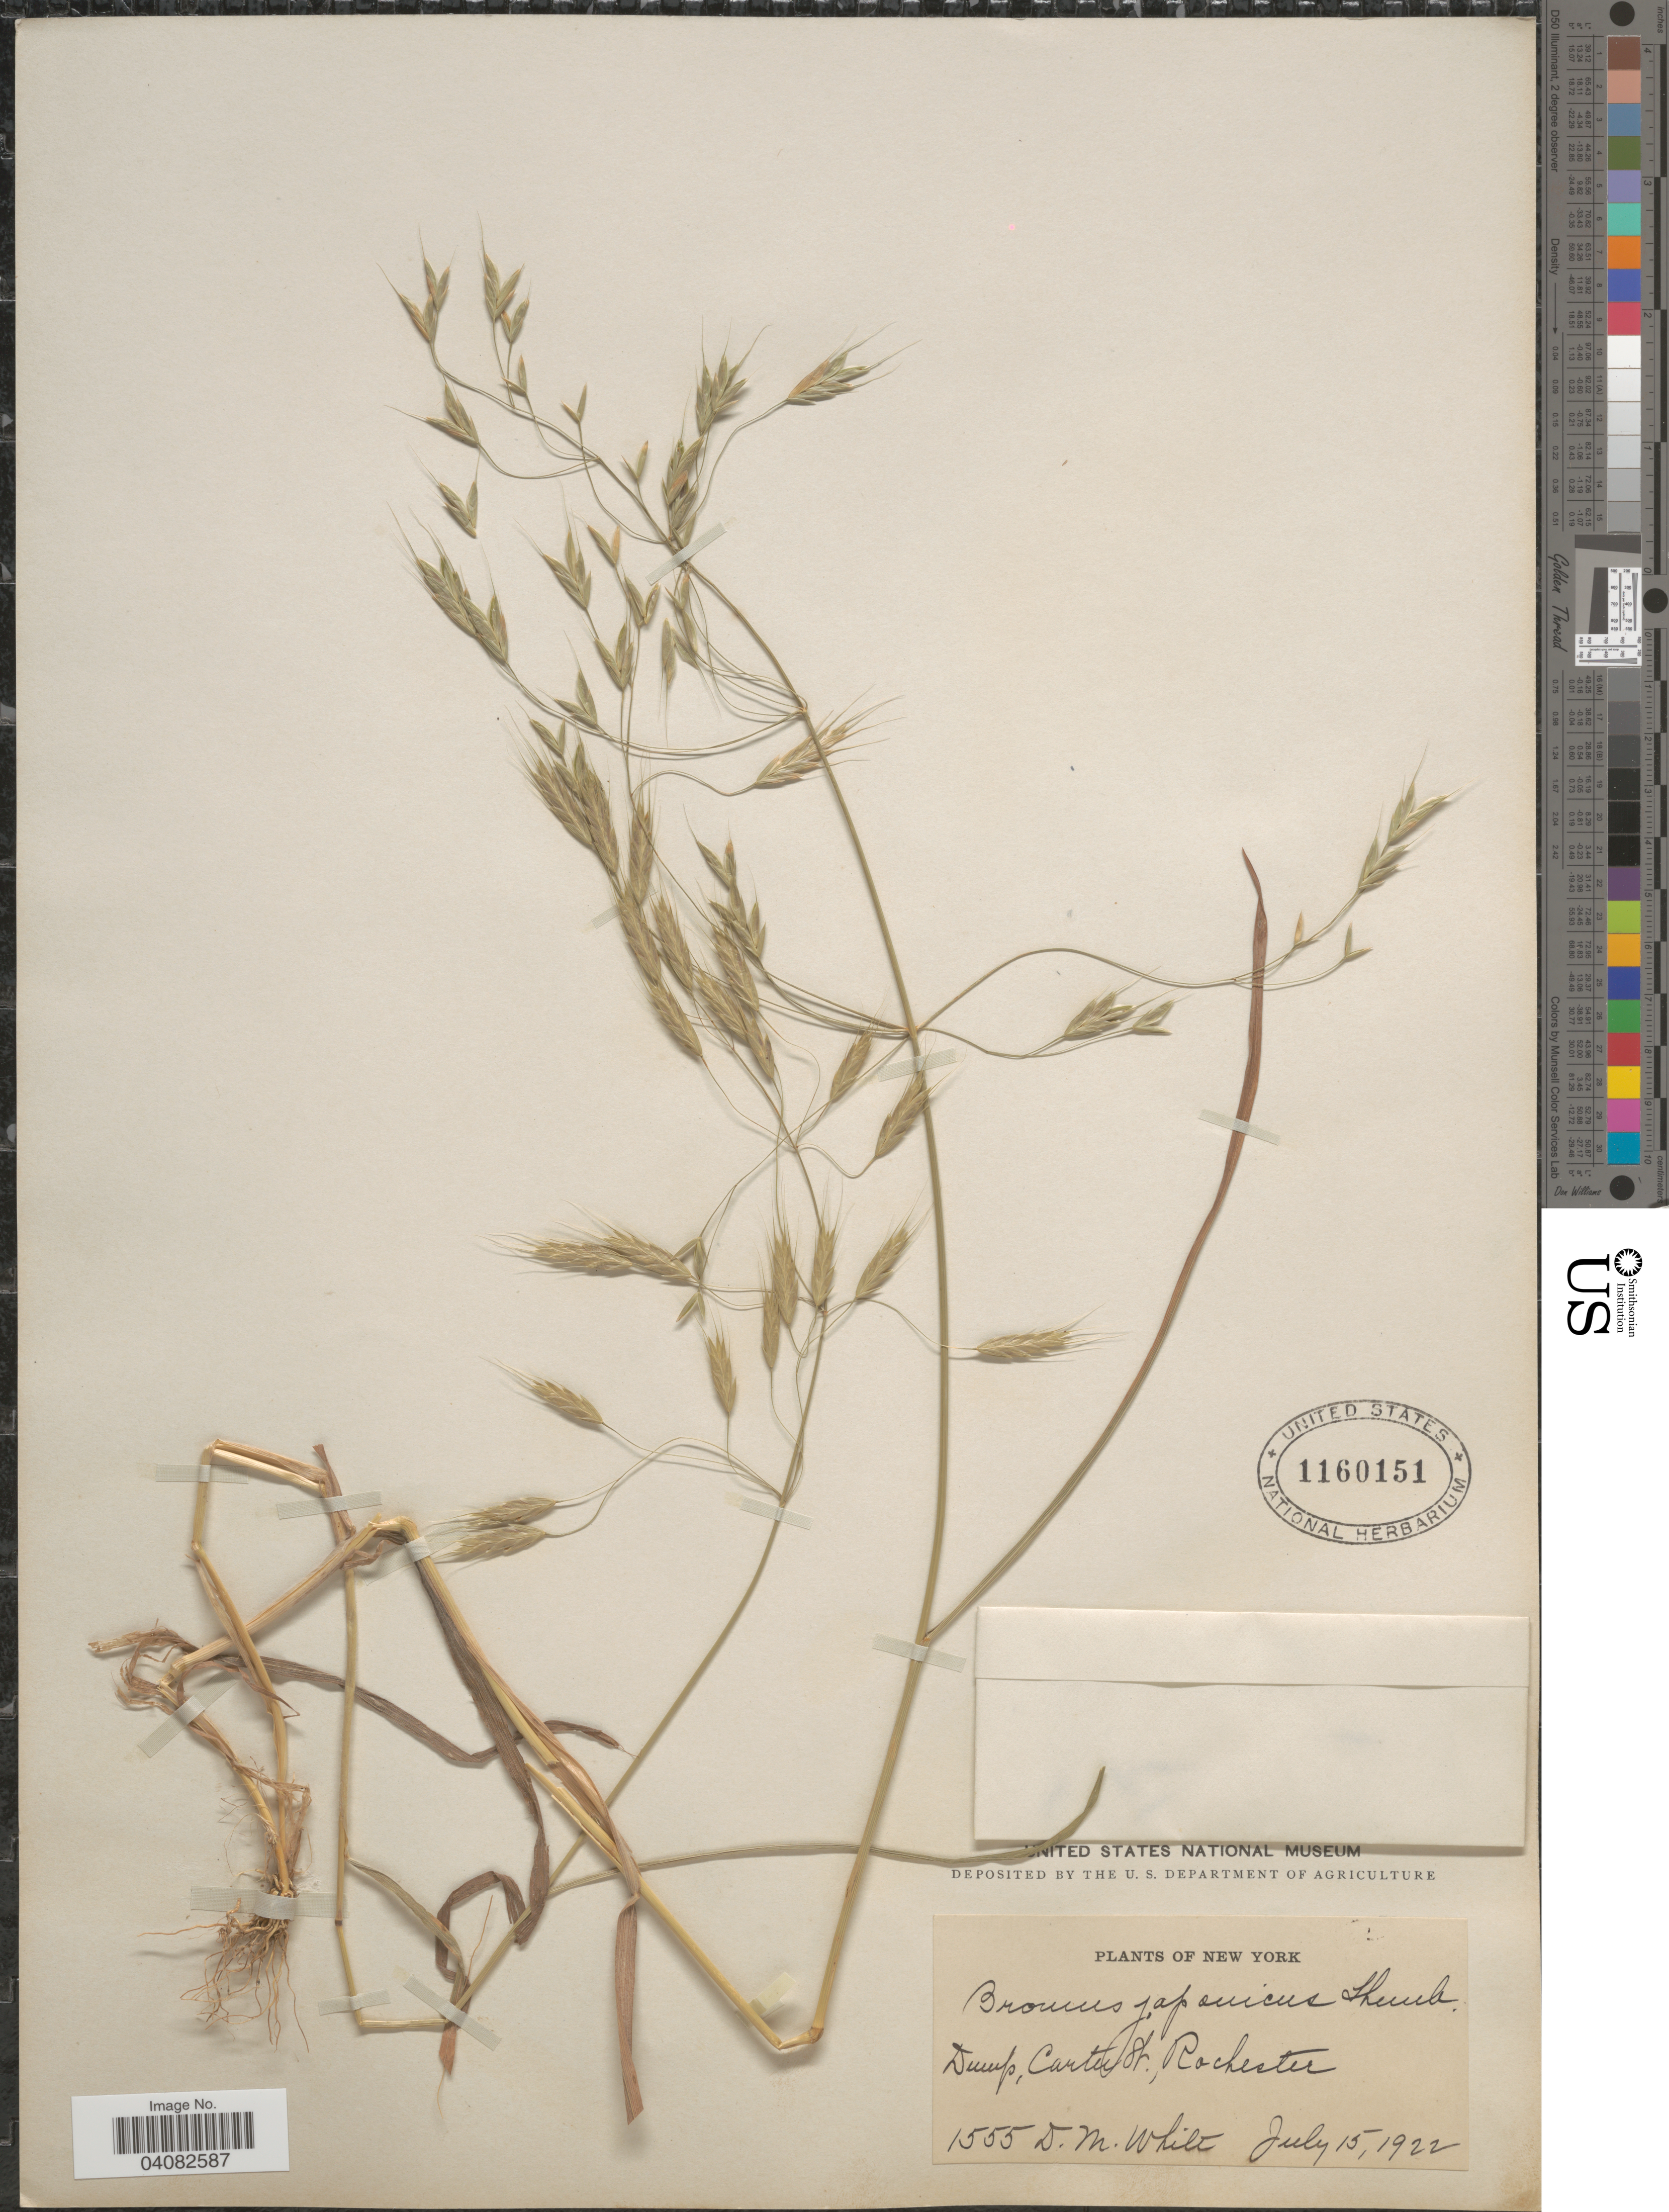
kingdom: Plantae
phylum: Tracheophyta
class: Liliopsida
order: Poales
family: Poaceae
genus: Bromus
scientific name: Bromus japonicus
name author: Houtt.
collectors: D. White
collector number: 1555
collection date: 1922-07-15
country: United States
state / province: New York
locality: Dump, Carter St., Rochester.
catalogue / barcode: US 1160151